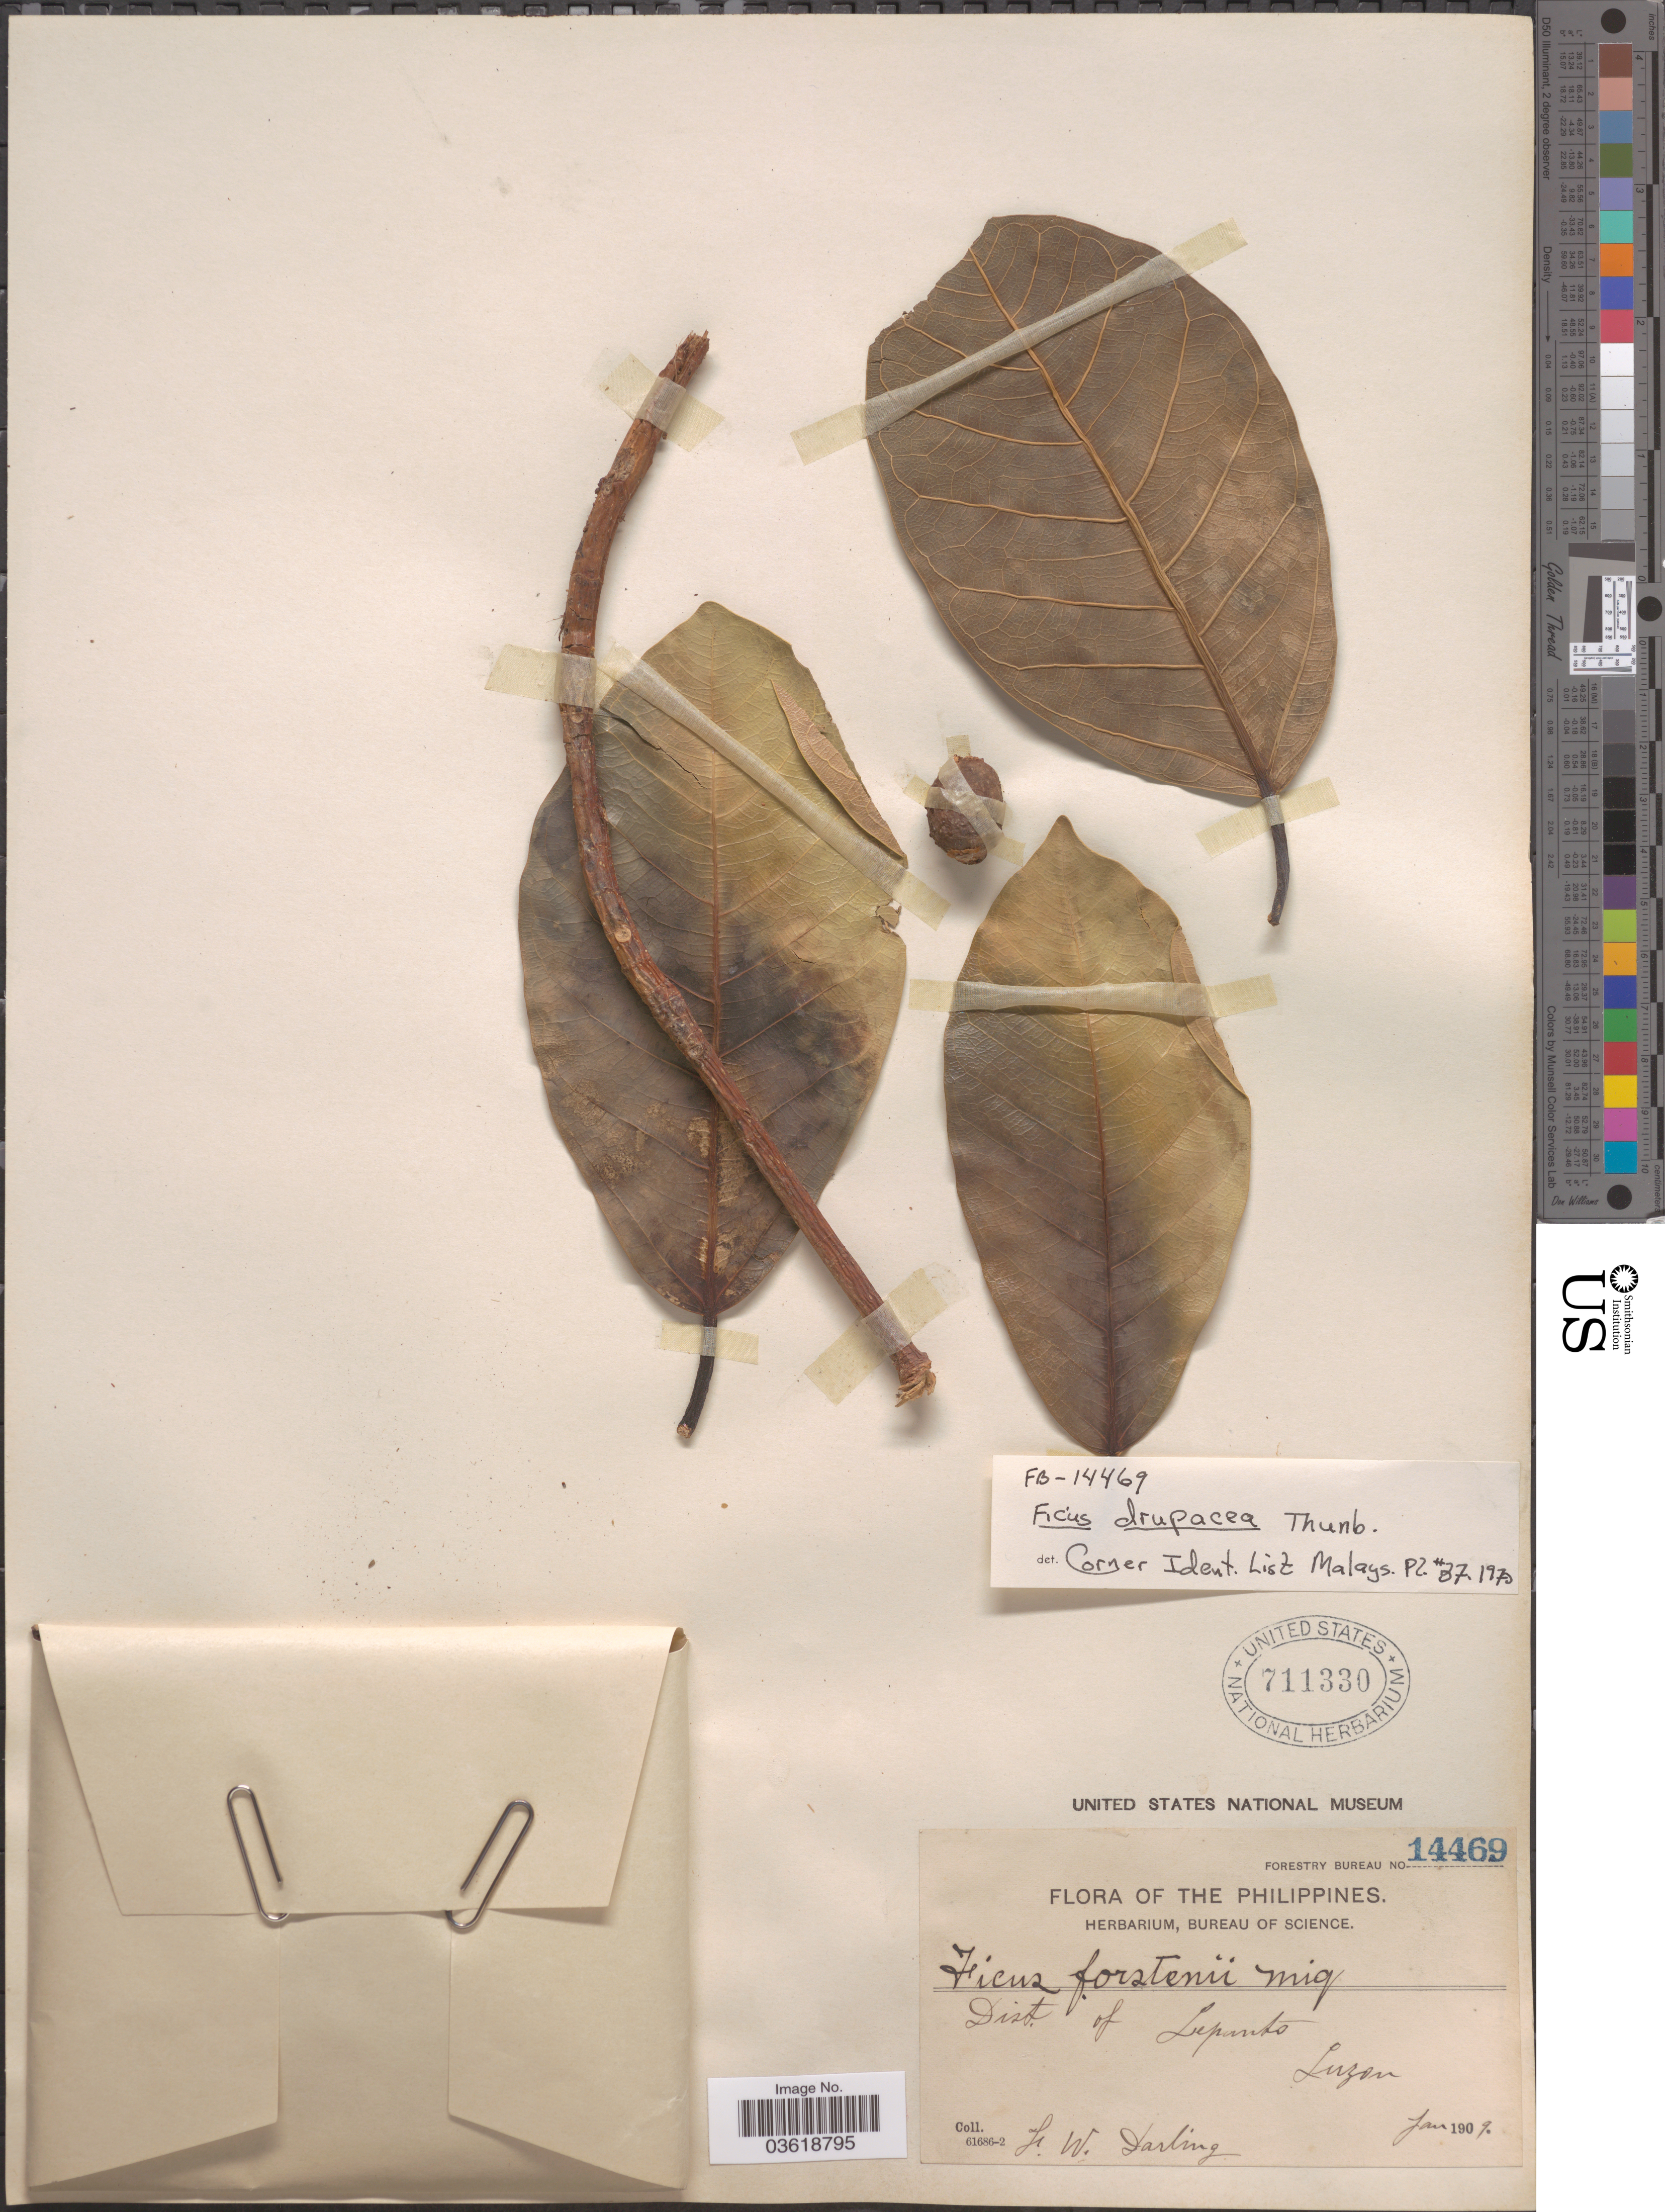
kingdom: Plantae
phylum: Tracheophyta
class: Magnoliopsida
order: Rosales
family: Moraceae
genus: Ficus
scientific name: Ficus drupacea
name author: Thunb.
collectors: F. Darling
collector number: Forestry Bureau 14469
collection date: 1909-01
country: Philippines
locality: Dist. of Lepanto. Luzon.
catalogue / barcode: US 711330